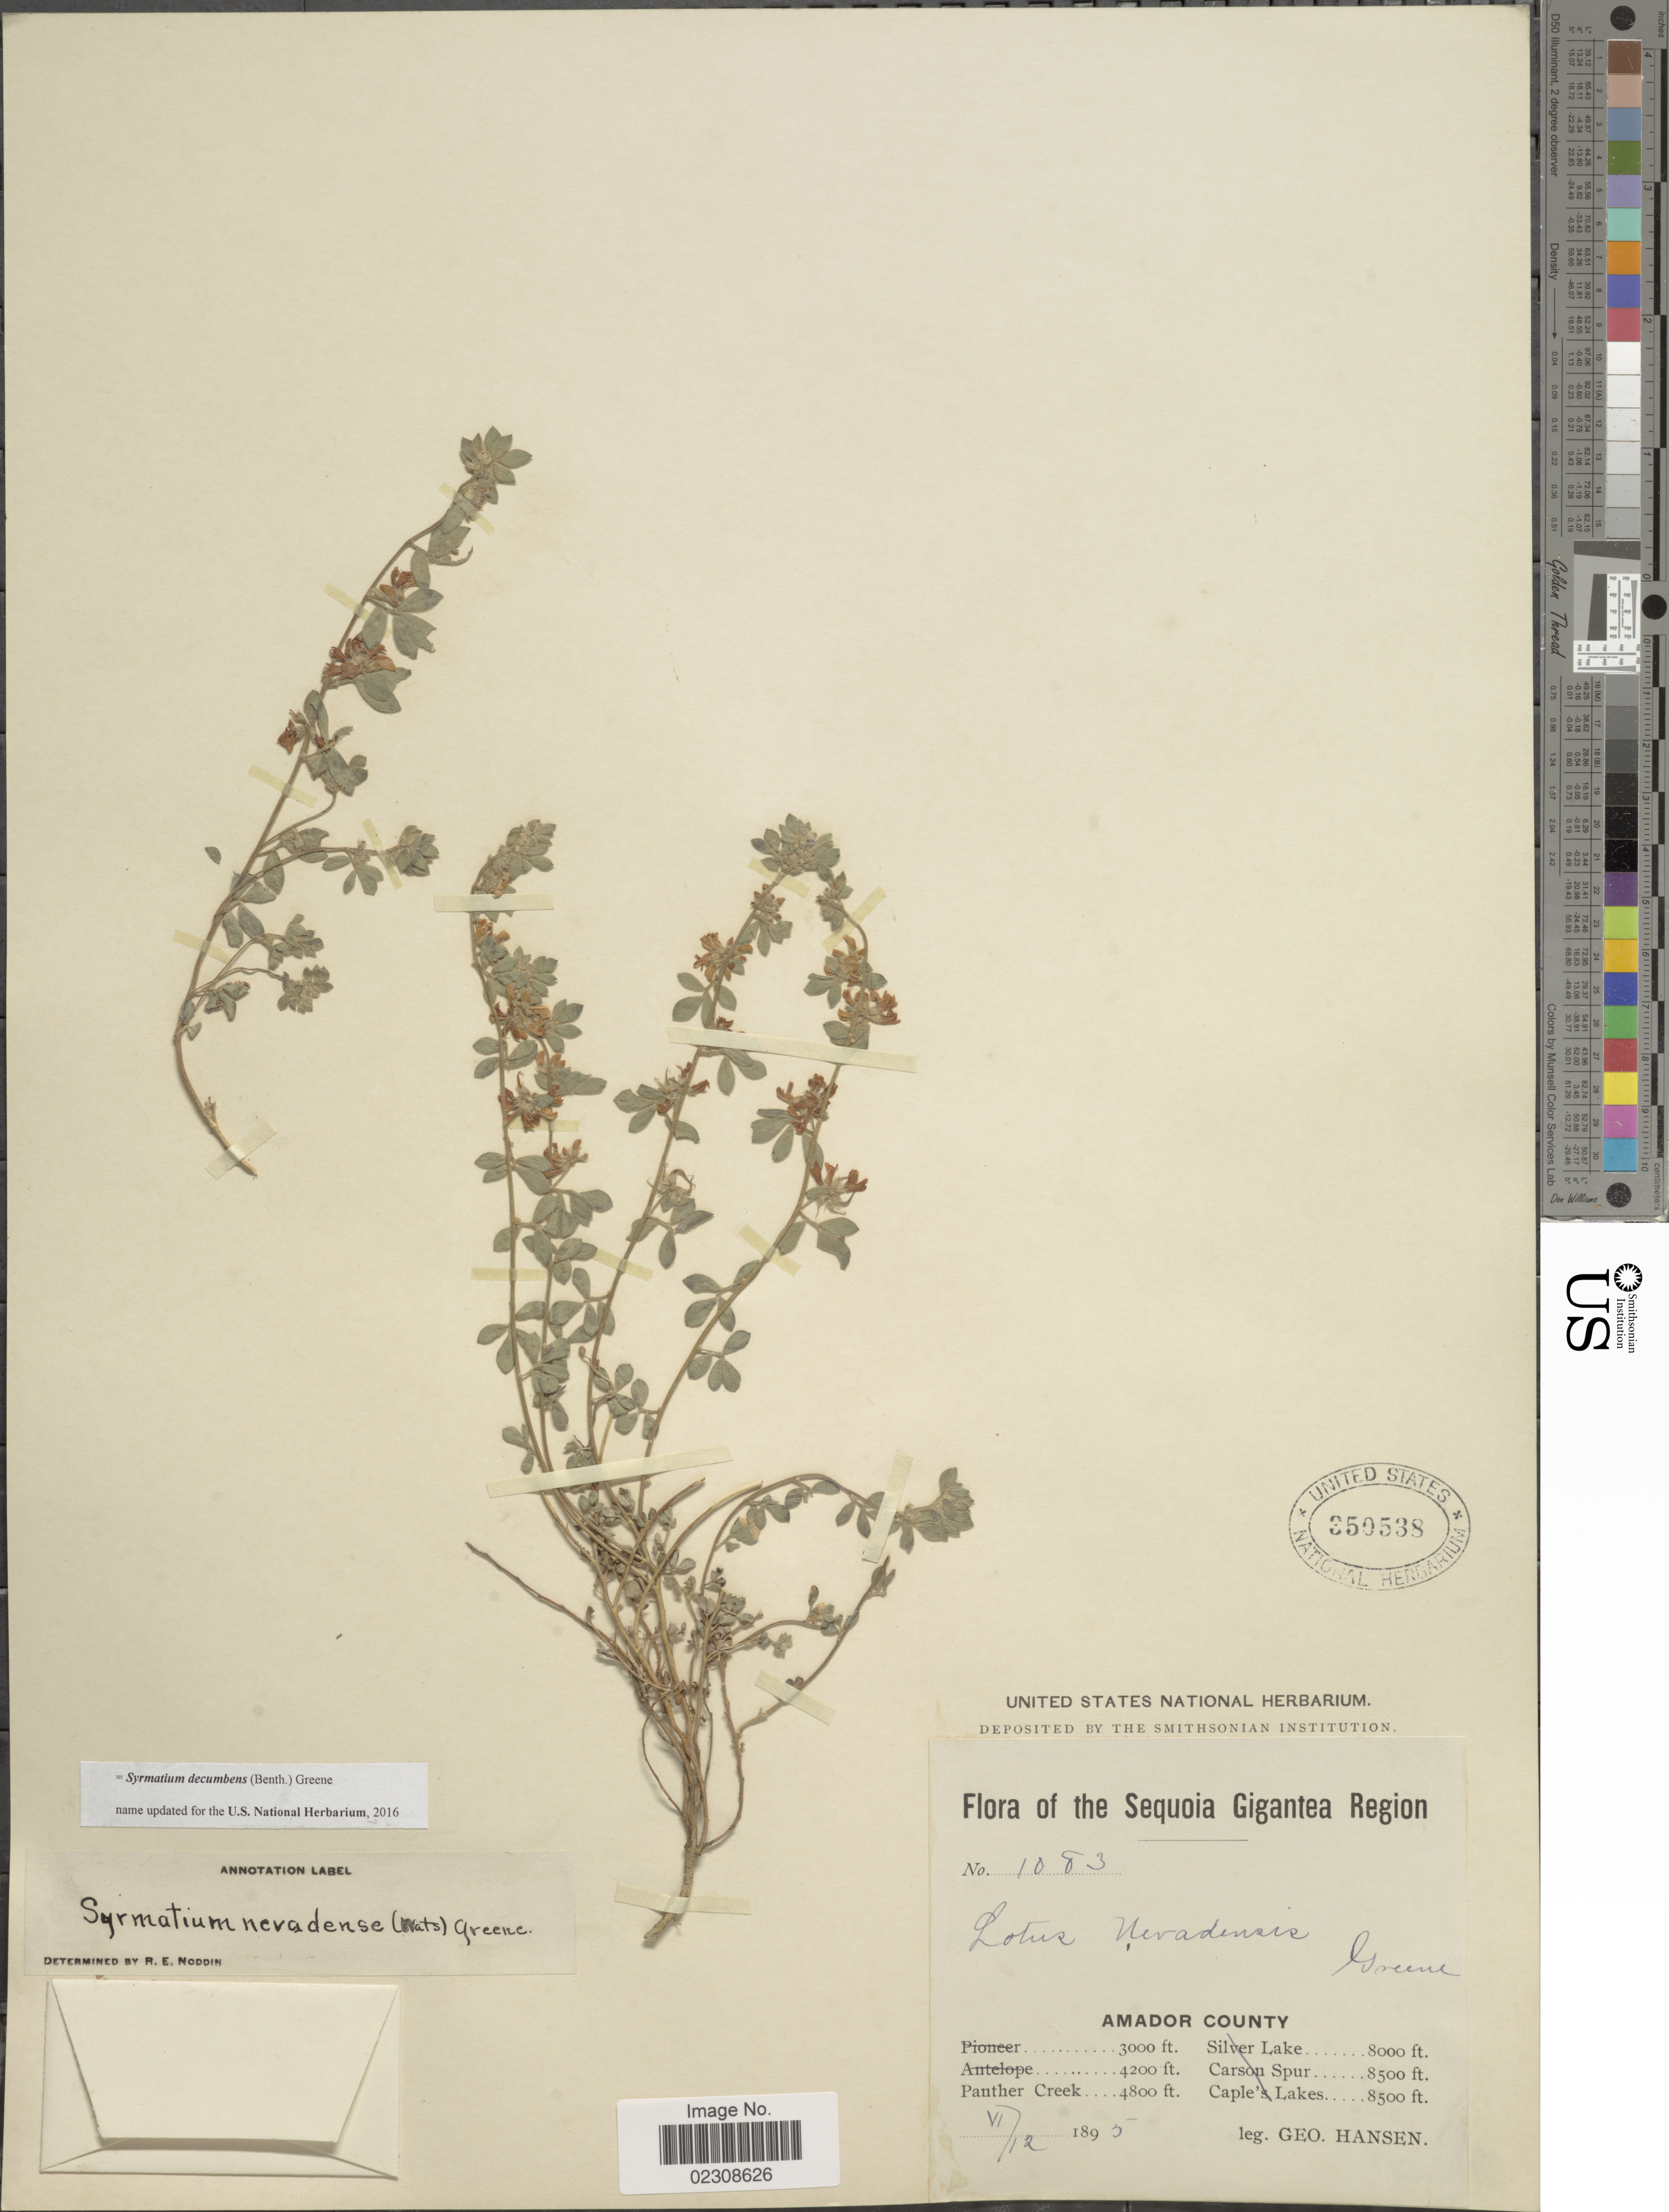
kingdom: Plantae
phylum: Tracheophyta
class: Magnoliopsida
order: Fabales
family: Fabaceae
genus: Syrmatium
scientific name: Syrmatium decumbens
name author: (Benth.) Greene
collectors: G. Hansen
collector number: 1083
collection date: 1895-06-12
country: United States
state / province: California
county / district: Amador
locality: Sequoaia Gigantea Region. Amador County. Panther Creek.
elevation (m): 1463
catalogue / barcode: US 350538